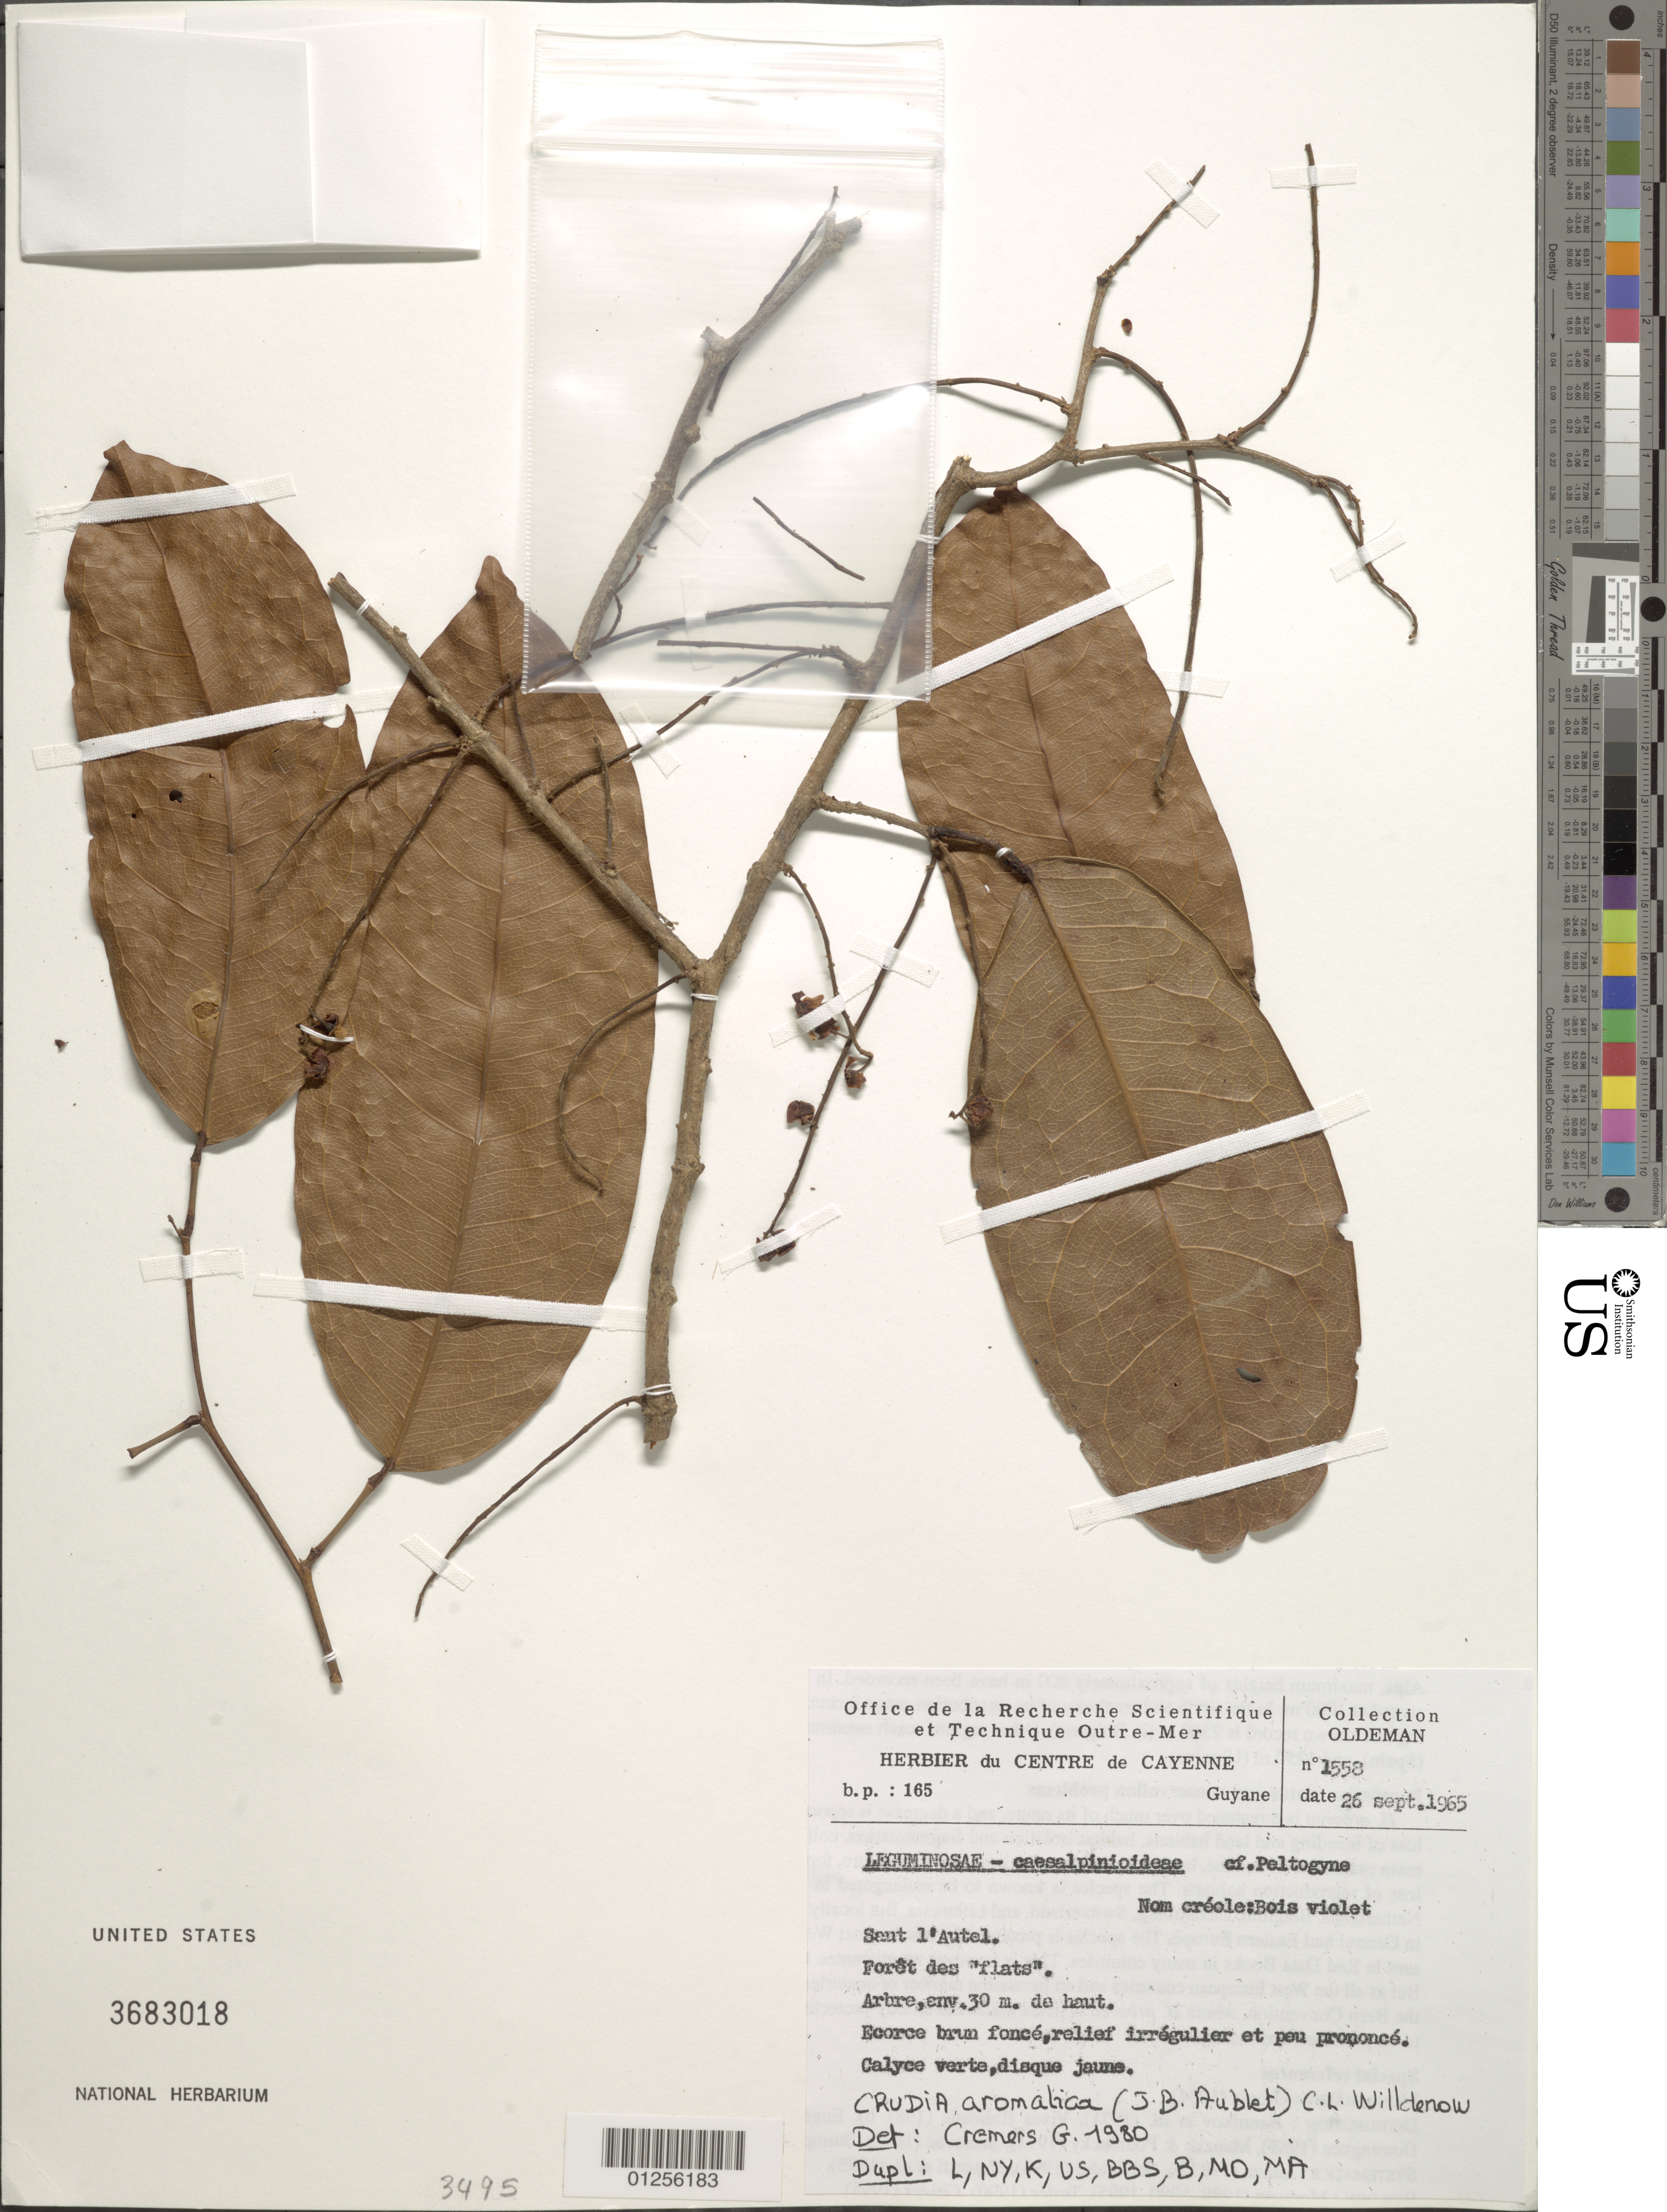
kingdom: Plantae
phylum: Tracheophyta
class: Magnoliopsida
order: Fabales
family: Fabaceae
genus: Crudia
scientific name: Crudia aromatica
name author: (Aubl.) Willd.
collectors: R. Oldeman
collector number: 1558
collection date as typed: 26 Sep 1965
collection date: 1965-09-26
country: French Guiana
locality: Saut l'autel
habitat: foret des "flats"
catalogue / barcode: US 3683018